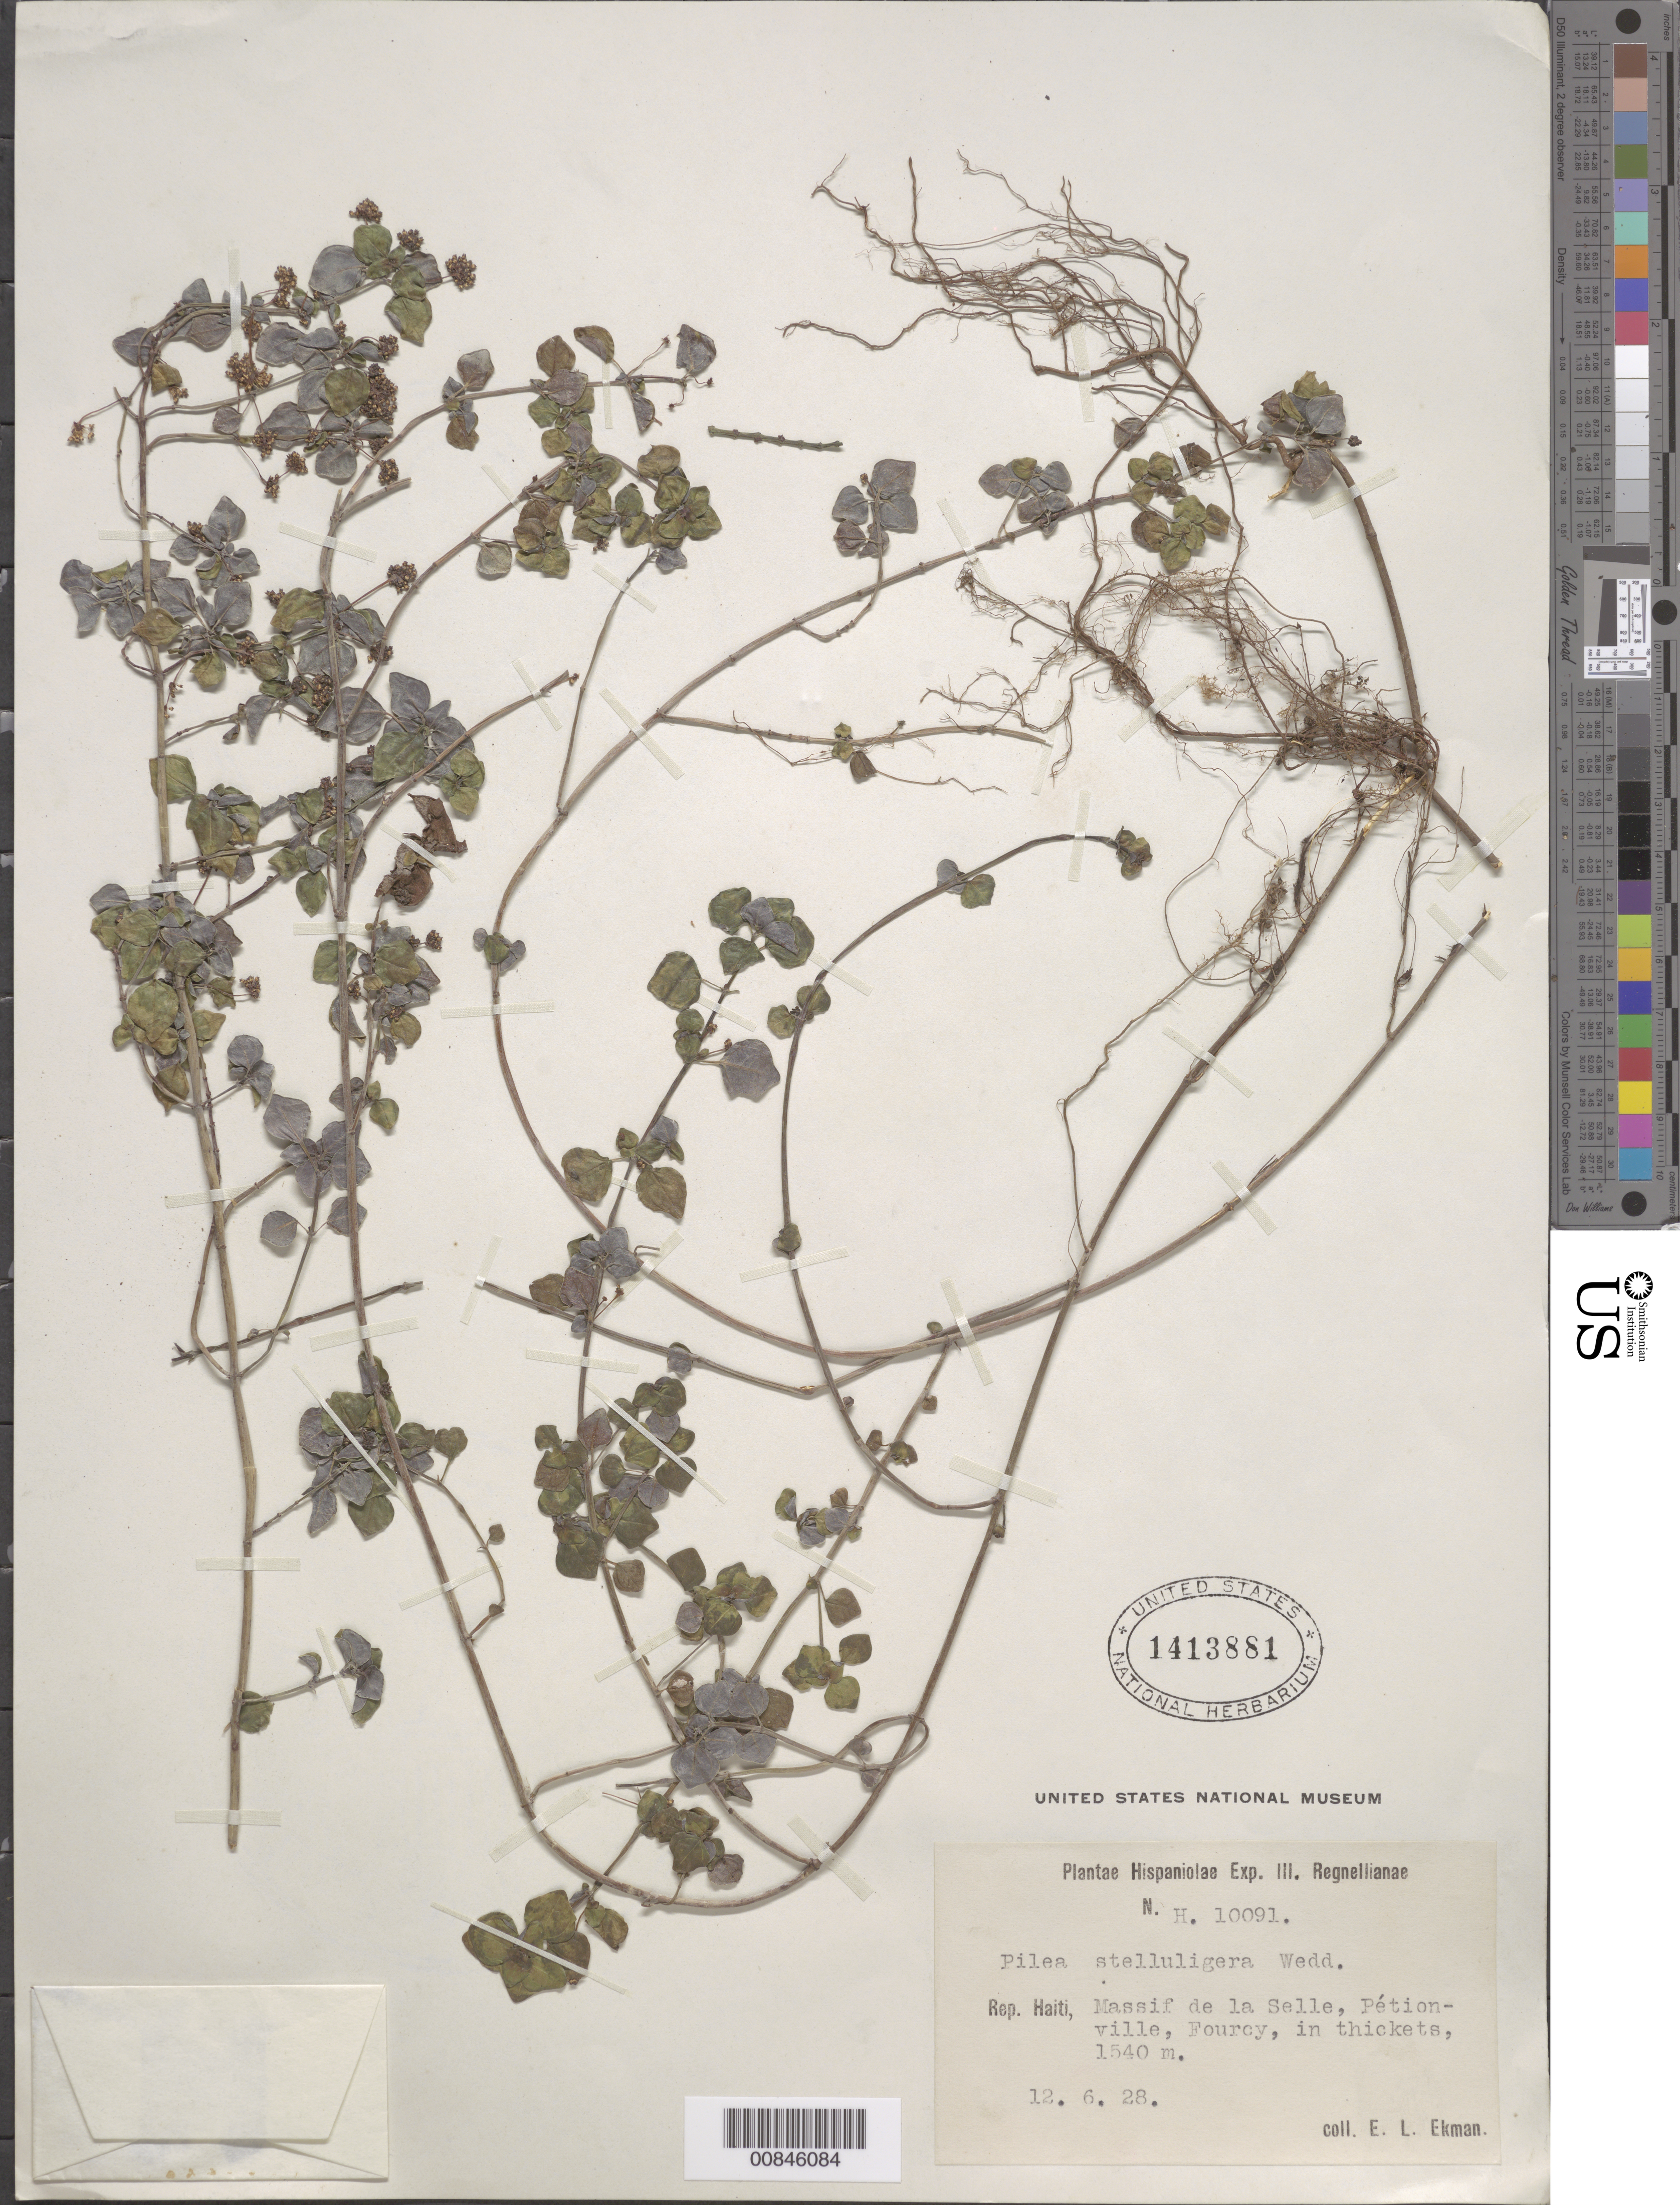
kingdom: Plantae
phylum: Tracheophyta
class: Magnoliopsida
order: Rosales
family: Urticaceae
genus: Pilea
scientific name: Pilea stelluligera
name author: Wedd.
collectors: E. L. Ekman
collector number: H 10091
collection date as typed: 12 Jun 1928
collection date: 1928-06-12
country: Haiti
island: Hispaniola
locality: Massif de la Selle, Pétionville, Fourcy.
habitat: In thickets.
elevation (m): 1540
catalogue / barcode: US 1413881